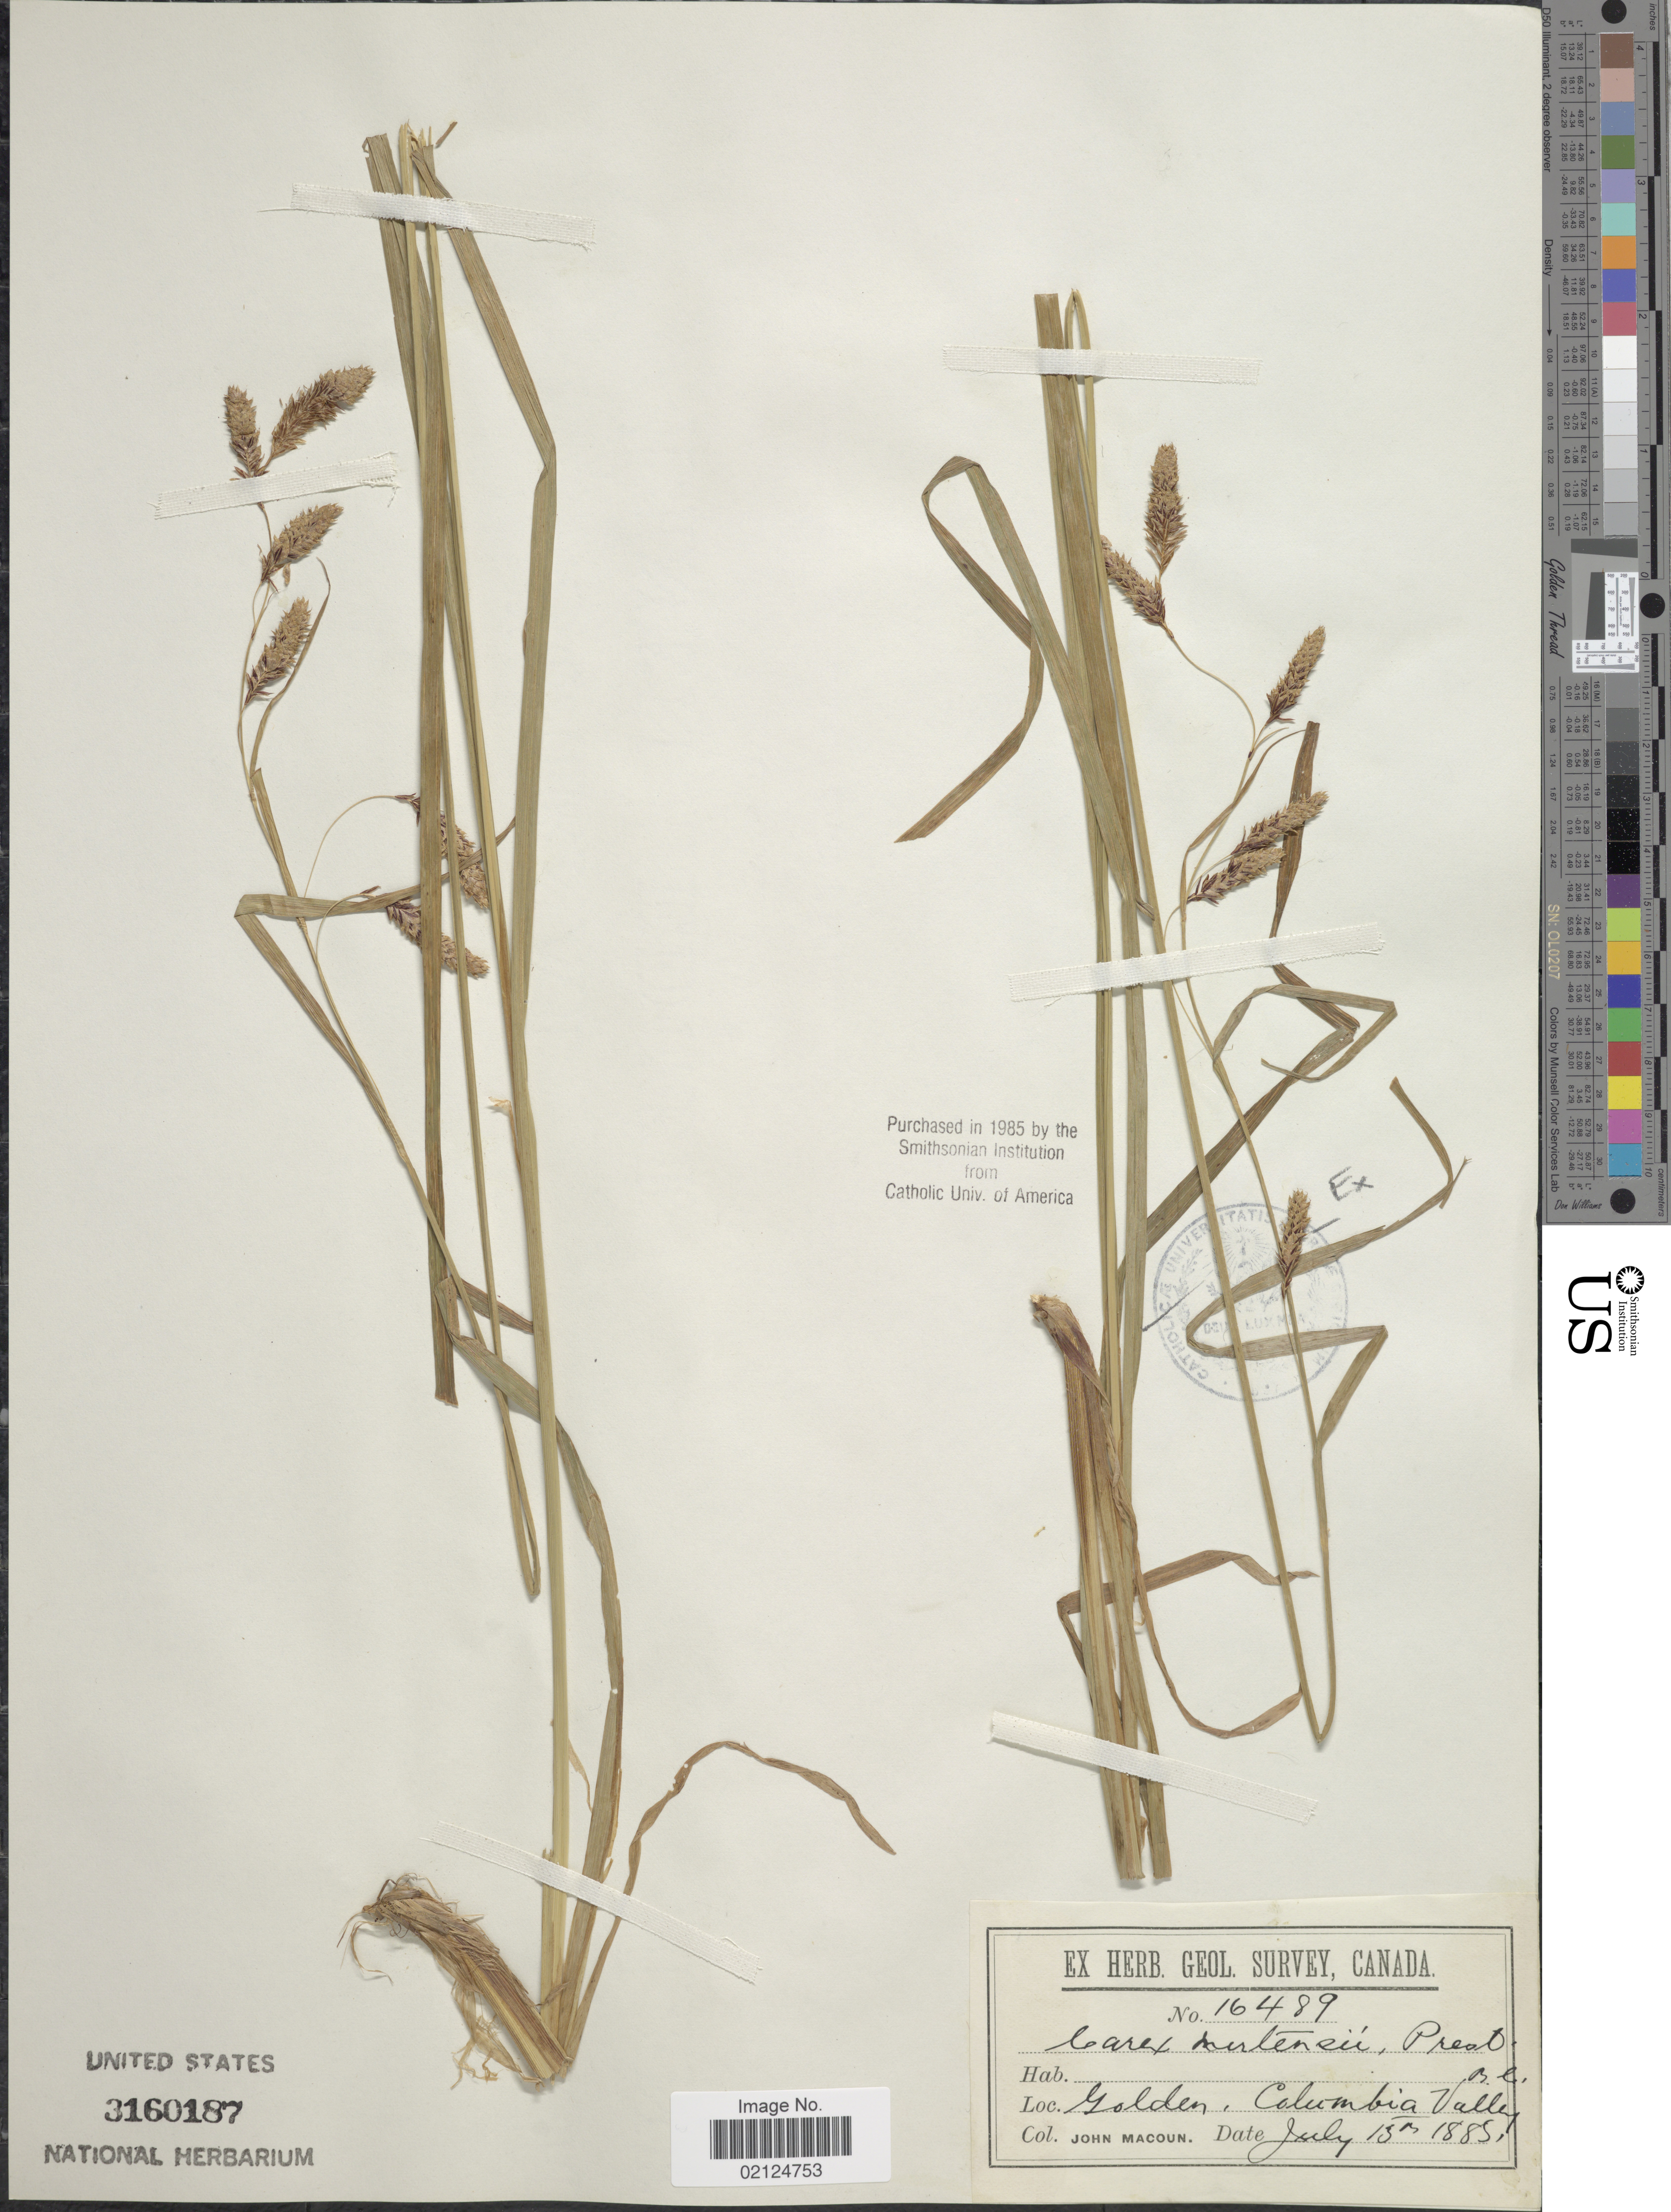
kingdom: Plantae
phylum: Tracheophyta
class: Liliopsida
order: Poales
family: Cyperaceae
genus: Carex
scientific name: Carex mertensii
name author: J.D. Prescott ex Bong.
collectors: J. Macoun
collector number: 16489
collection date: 1885-07-15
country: Canada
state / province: British Columbia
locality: Golden, Columbia Valley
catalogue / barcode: US 3160187